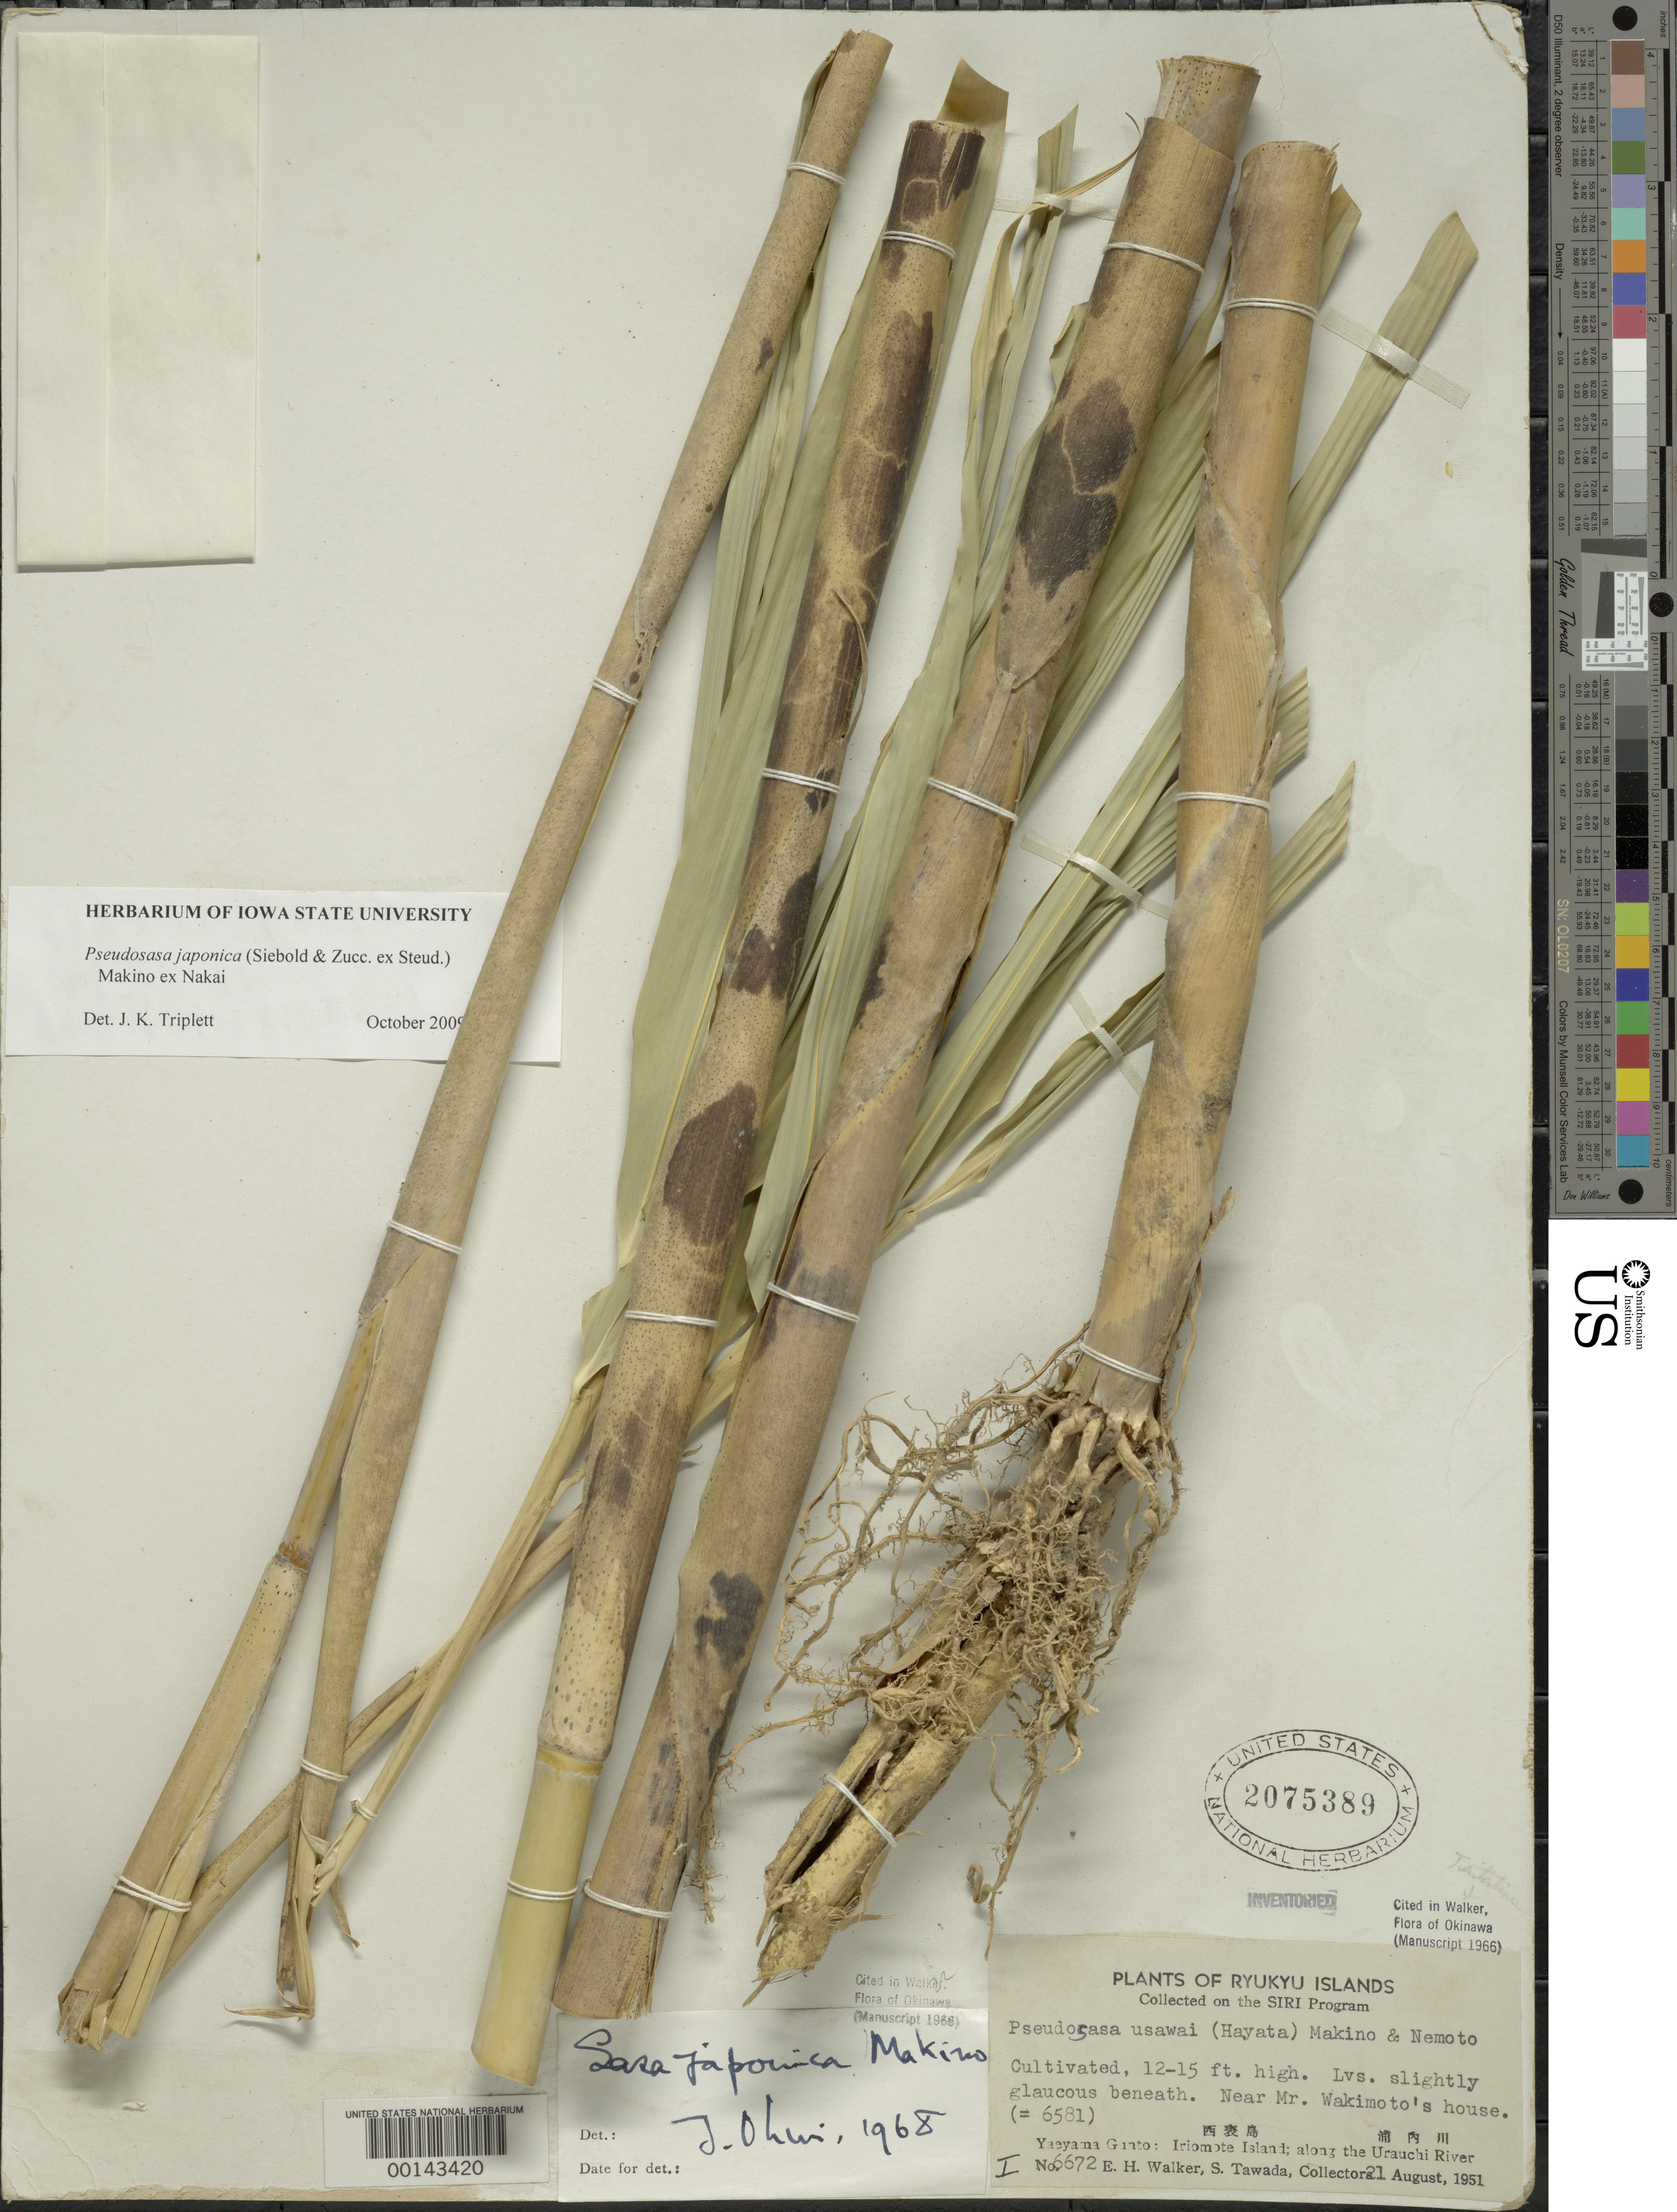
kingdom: Plantae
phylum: Tracheophyta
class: Liliopsida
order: Poales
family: Poaceae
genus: Pseudosasa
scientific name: Pseudosasa japonica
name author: (Siebold & Zucc. ex Steud.) Makino ex Nakai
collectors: E. H. Walker & S. Tawada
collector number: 6672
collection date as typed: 21 Aug 1951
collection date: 1951-08-21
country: Japan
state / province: Okinawa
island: Iriomote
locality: Near Mr Wakimoto's house, Yaeyama Cunto, along the Urauchi River.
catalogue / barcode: US 2075389